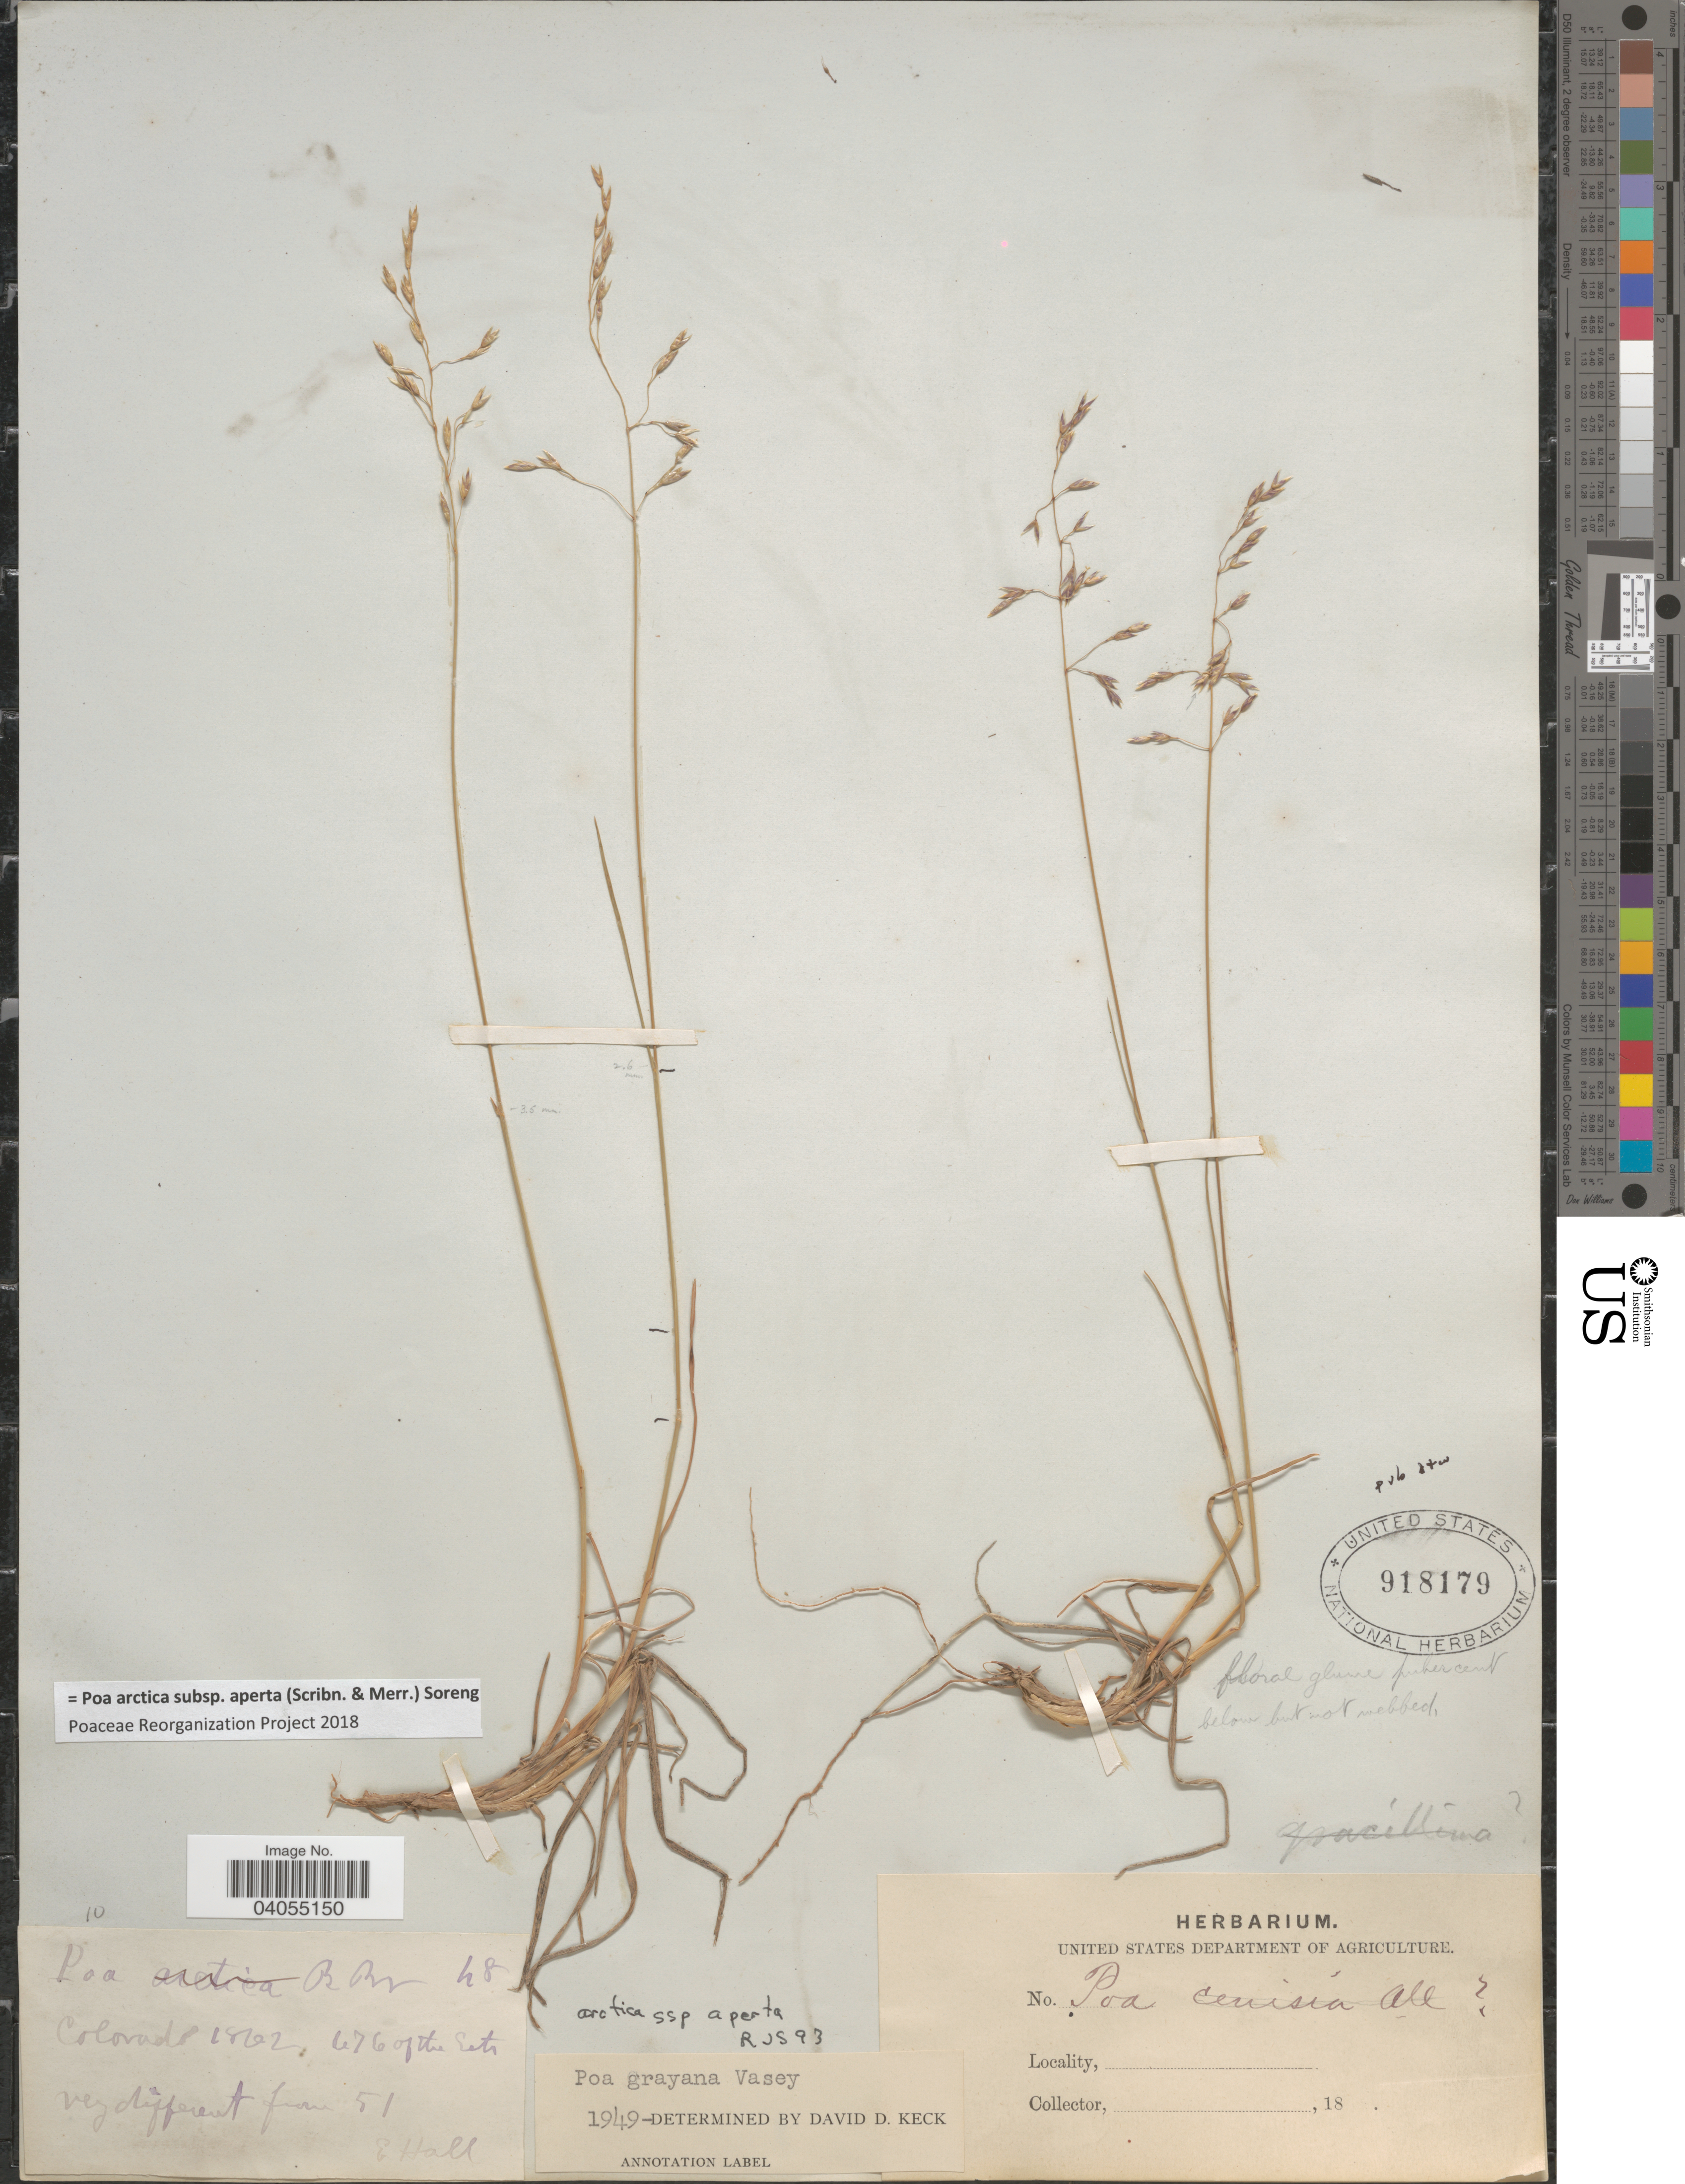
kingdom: Plantae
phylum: Tracheophyta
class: Liliopsida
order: Poales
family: Poaceae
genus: Poa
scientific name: Poa arctica subsp. aperta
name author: (Scribn. & Merr.) Soreng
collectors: E. Hall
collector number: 48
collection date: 1862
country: United States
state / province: Colorado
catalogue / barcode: US 918179